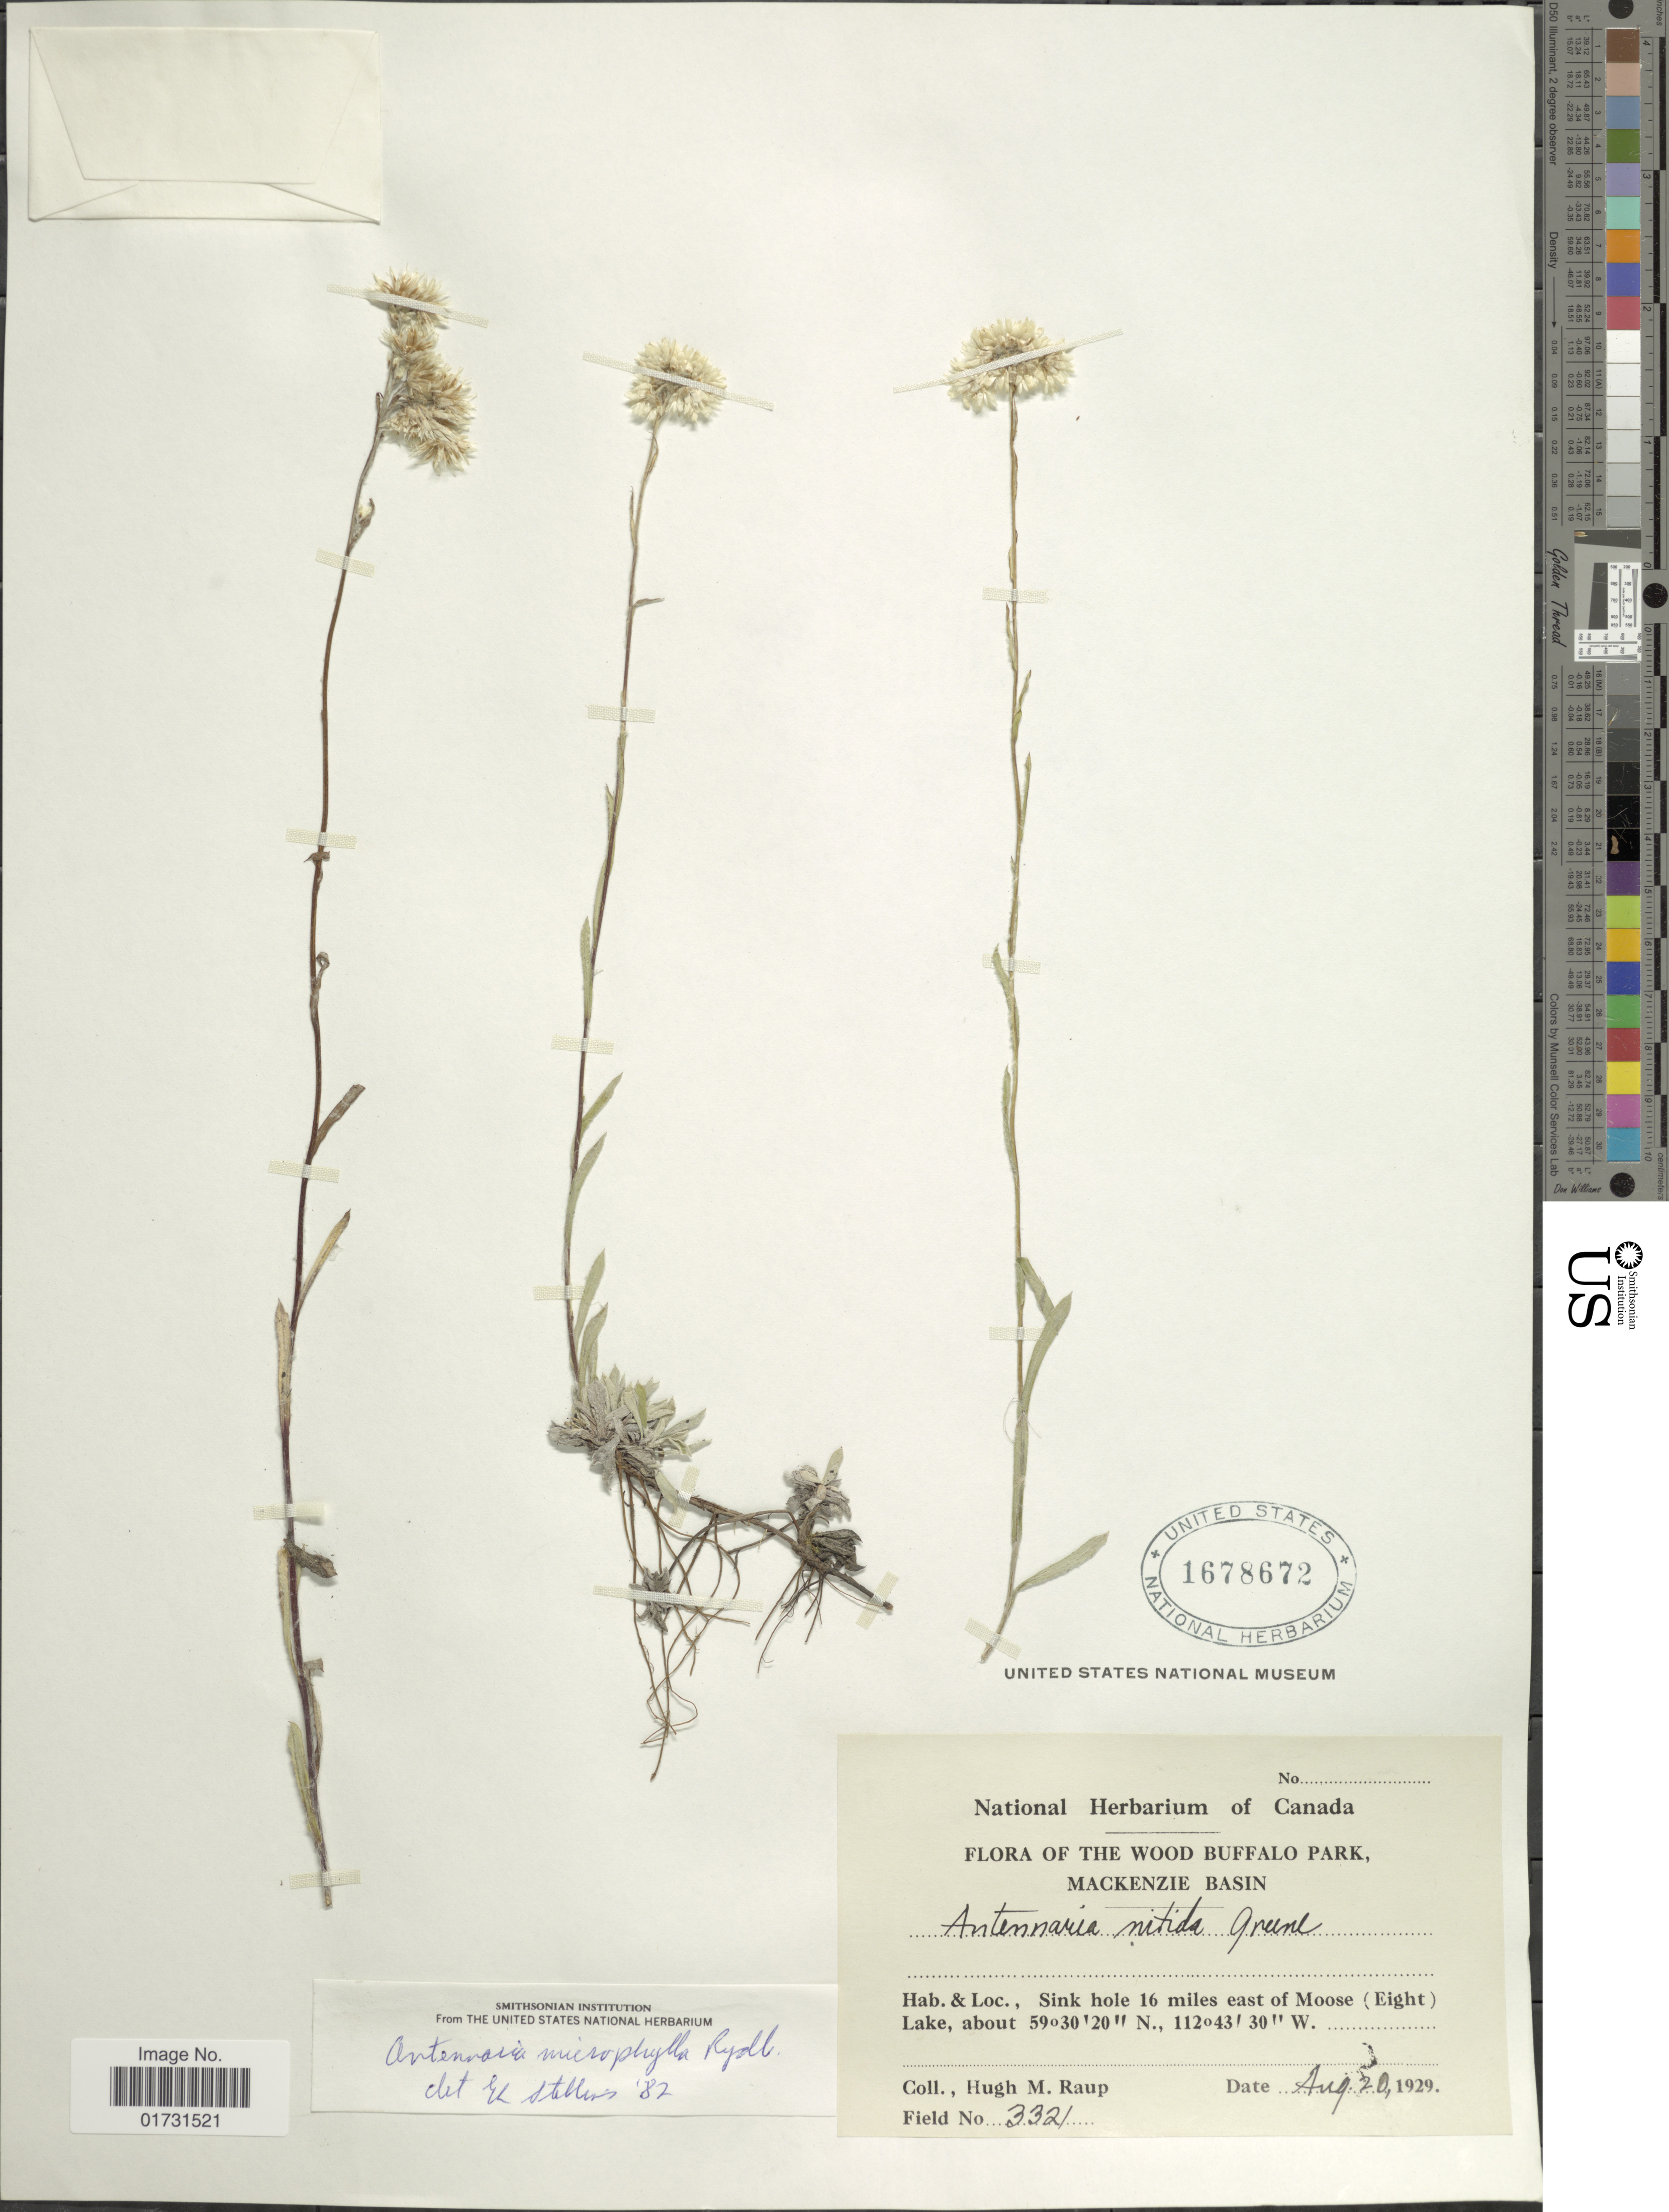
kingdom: Plantae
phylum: Tracheophyta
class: Magnoliopsida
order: Asterales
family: Asteraceae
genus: Antennaria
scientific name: Antennaria microphylla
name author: Rydb.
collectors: H. Raup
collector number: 3321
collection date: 1929-08-20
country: Canada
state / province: Alberta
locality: Wood Buffalo Park, Mackenzie Basin. Sink Hole 16 miles east of Moose (Eight) Lake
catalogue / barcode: US 1678672